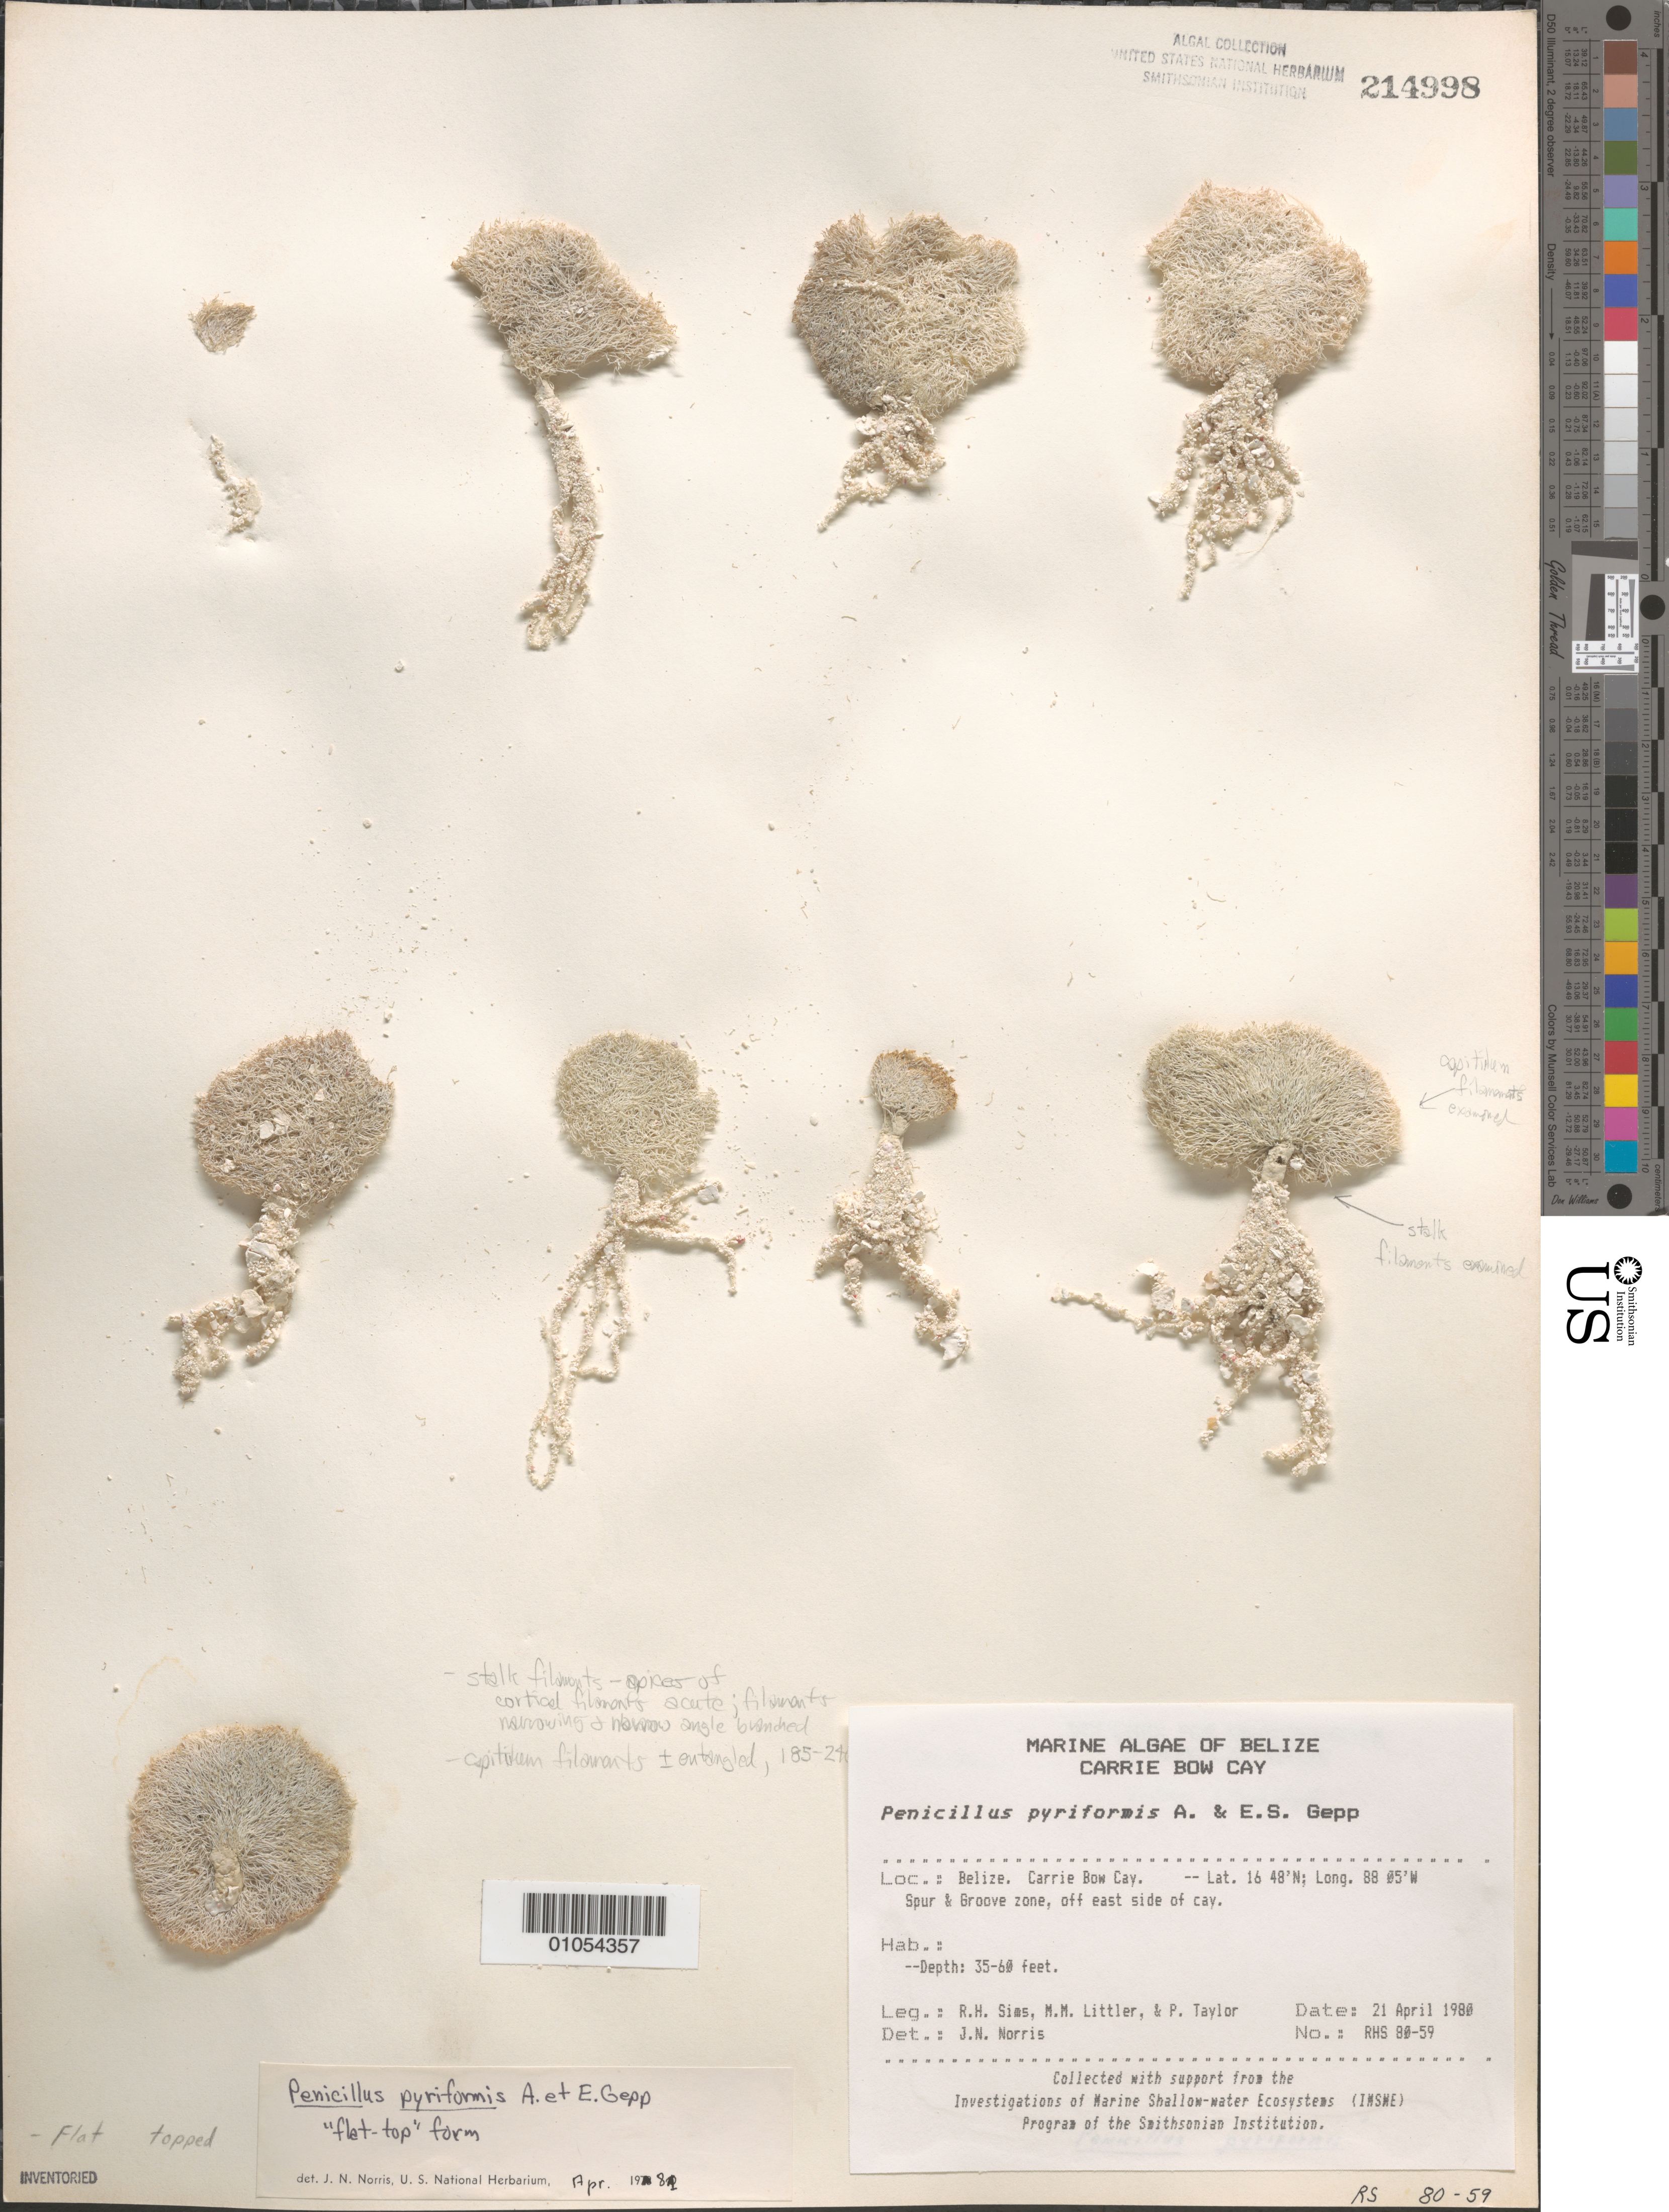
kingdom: Plantae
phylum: Chlorophyta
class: Ulvophyceae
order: Bryopsidales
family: Udoteaceae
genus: Penicillus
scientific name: Penicillus pyriformis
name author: A. Gepp & E. Gepp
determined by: Norris, James N.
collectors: R. H. Sims, M. M. Littler & P. R. Taylor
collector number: RHS 80-59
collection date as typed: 21 Apr 1980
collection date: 1980-04-21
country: Belize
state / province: Stann Creek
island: Carrie Bow Cay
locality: Spur and groove zone off east side of Carrie Bow Cay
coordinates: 16 48'N, 88 05'W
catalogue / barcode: US 214998